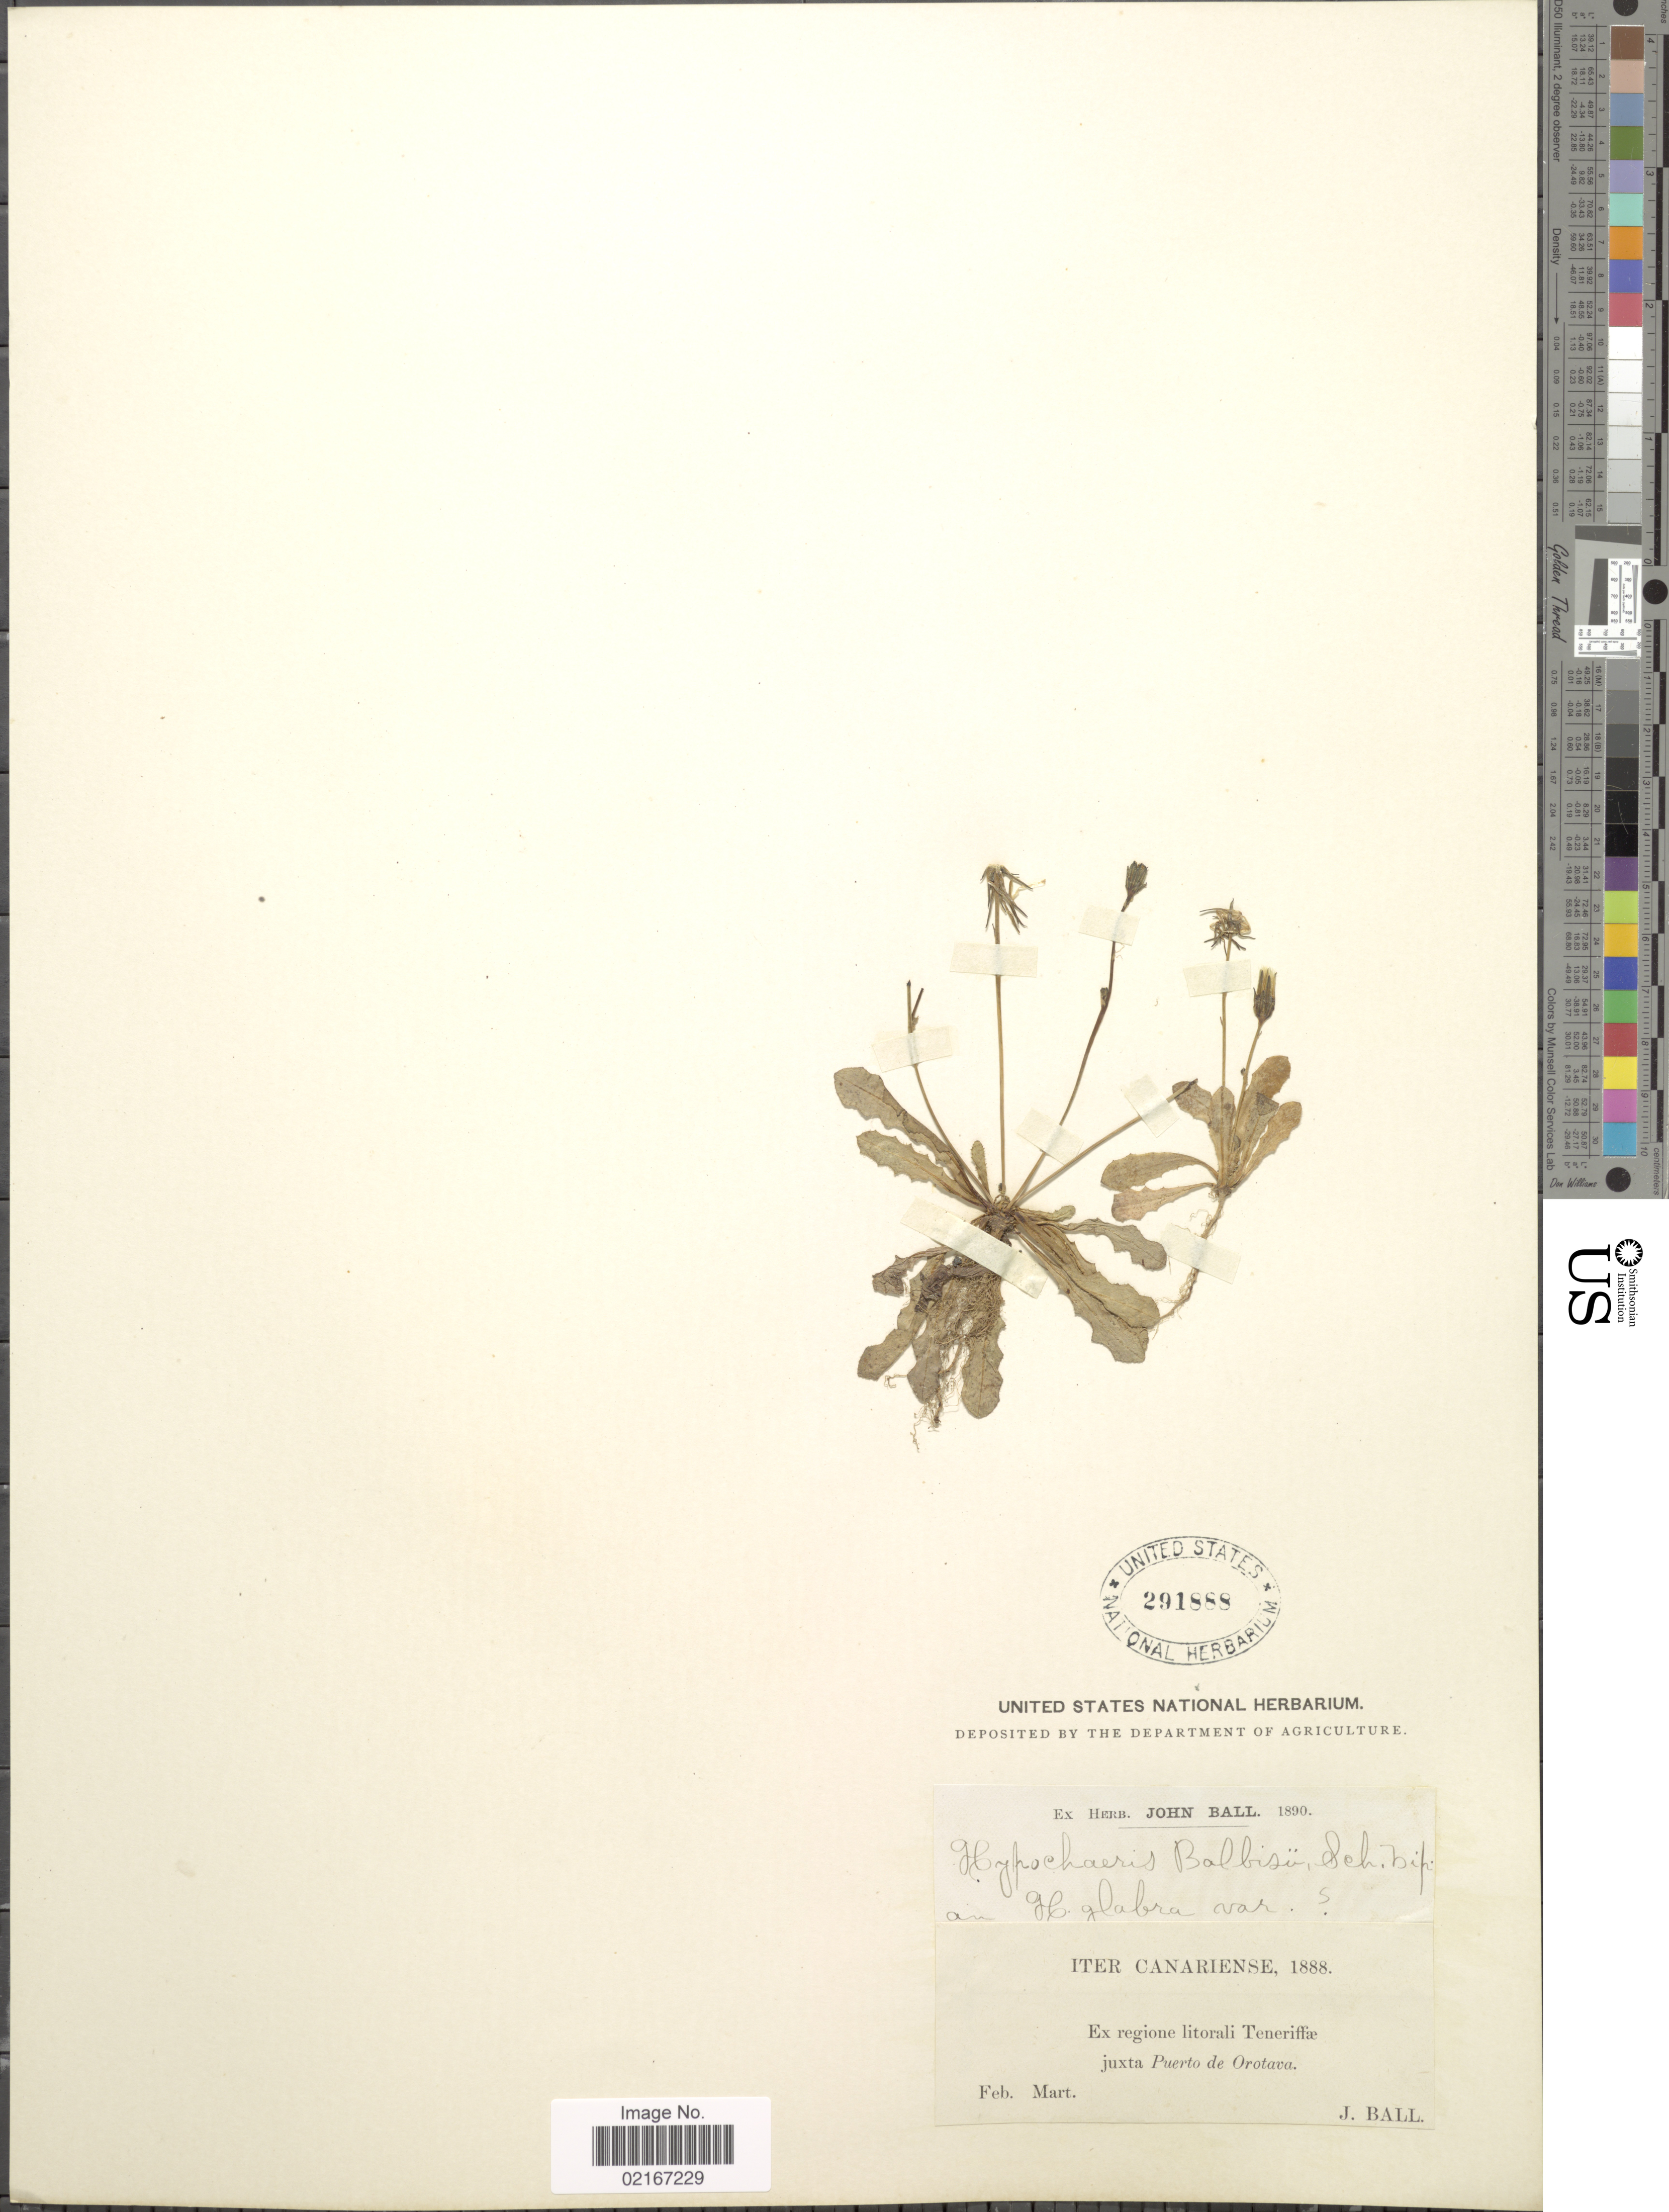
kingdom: Plantae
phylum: Tracheophyta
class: Magnoliopsida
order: Asterales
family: Asteraceae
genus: Hypochaeris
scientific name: Hypochaeris glabra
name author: L.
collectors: J. Ball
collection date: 1888-03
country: Spain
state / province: Canarias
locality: Canariense, regione litorali Teneriffae, juxta Puerto de Orotava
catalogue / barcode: US 291888